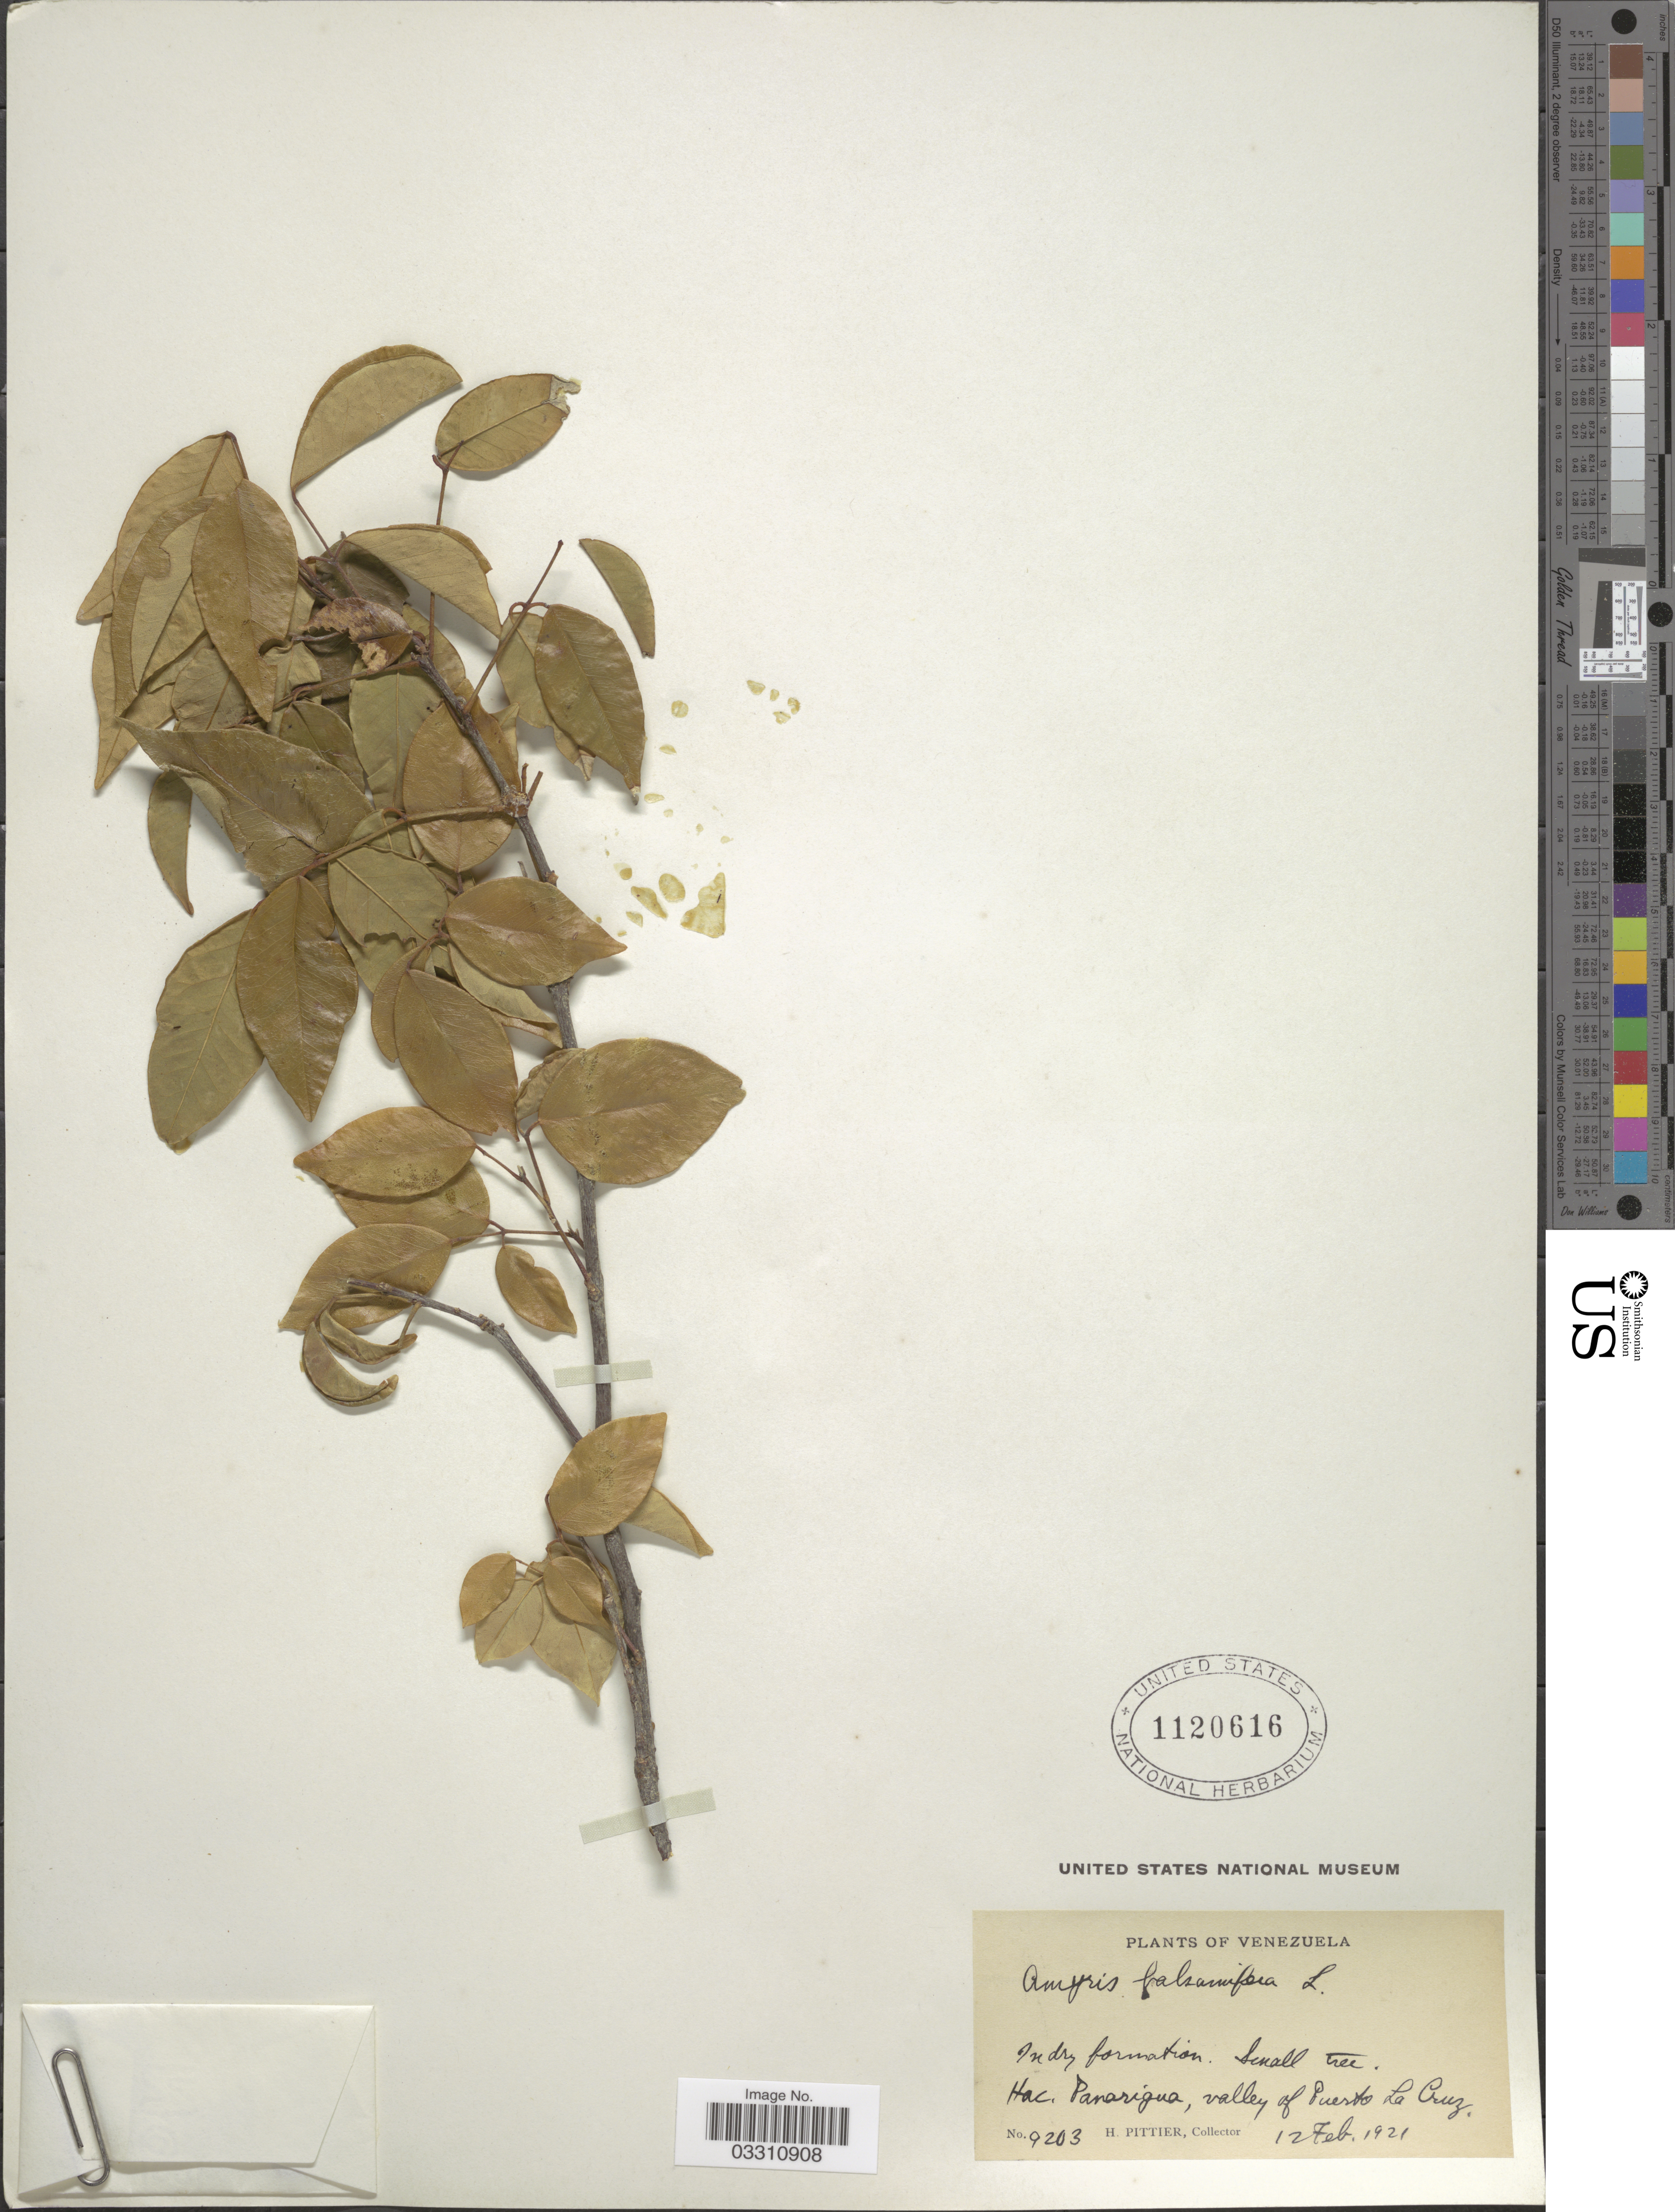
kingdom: Plantae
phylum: Tracheophyta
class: Magnoliopsida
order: Sapindales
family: Rutaceae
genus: Amyris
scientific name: Amyris balsamifera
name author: L.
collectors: H. F. Pittier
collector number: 9203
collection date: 1921-02-12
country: Venezuela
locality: Hac. Panarigua, valley of Puerto La Cruz.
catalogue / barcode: US 1120616